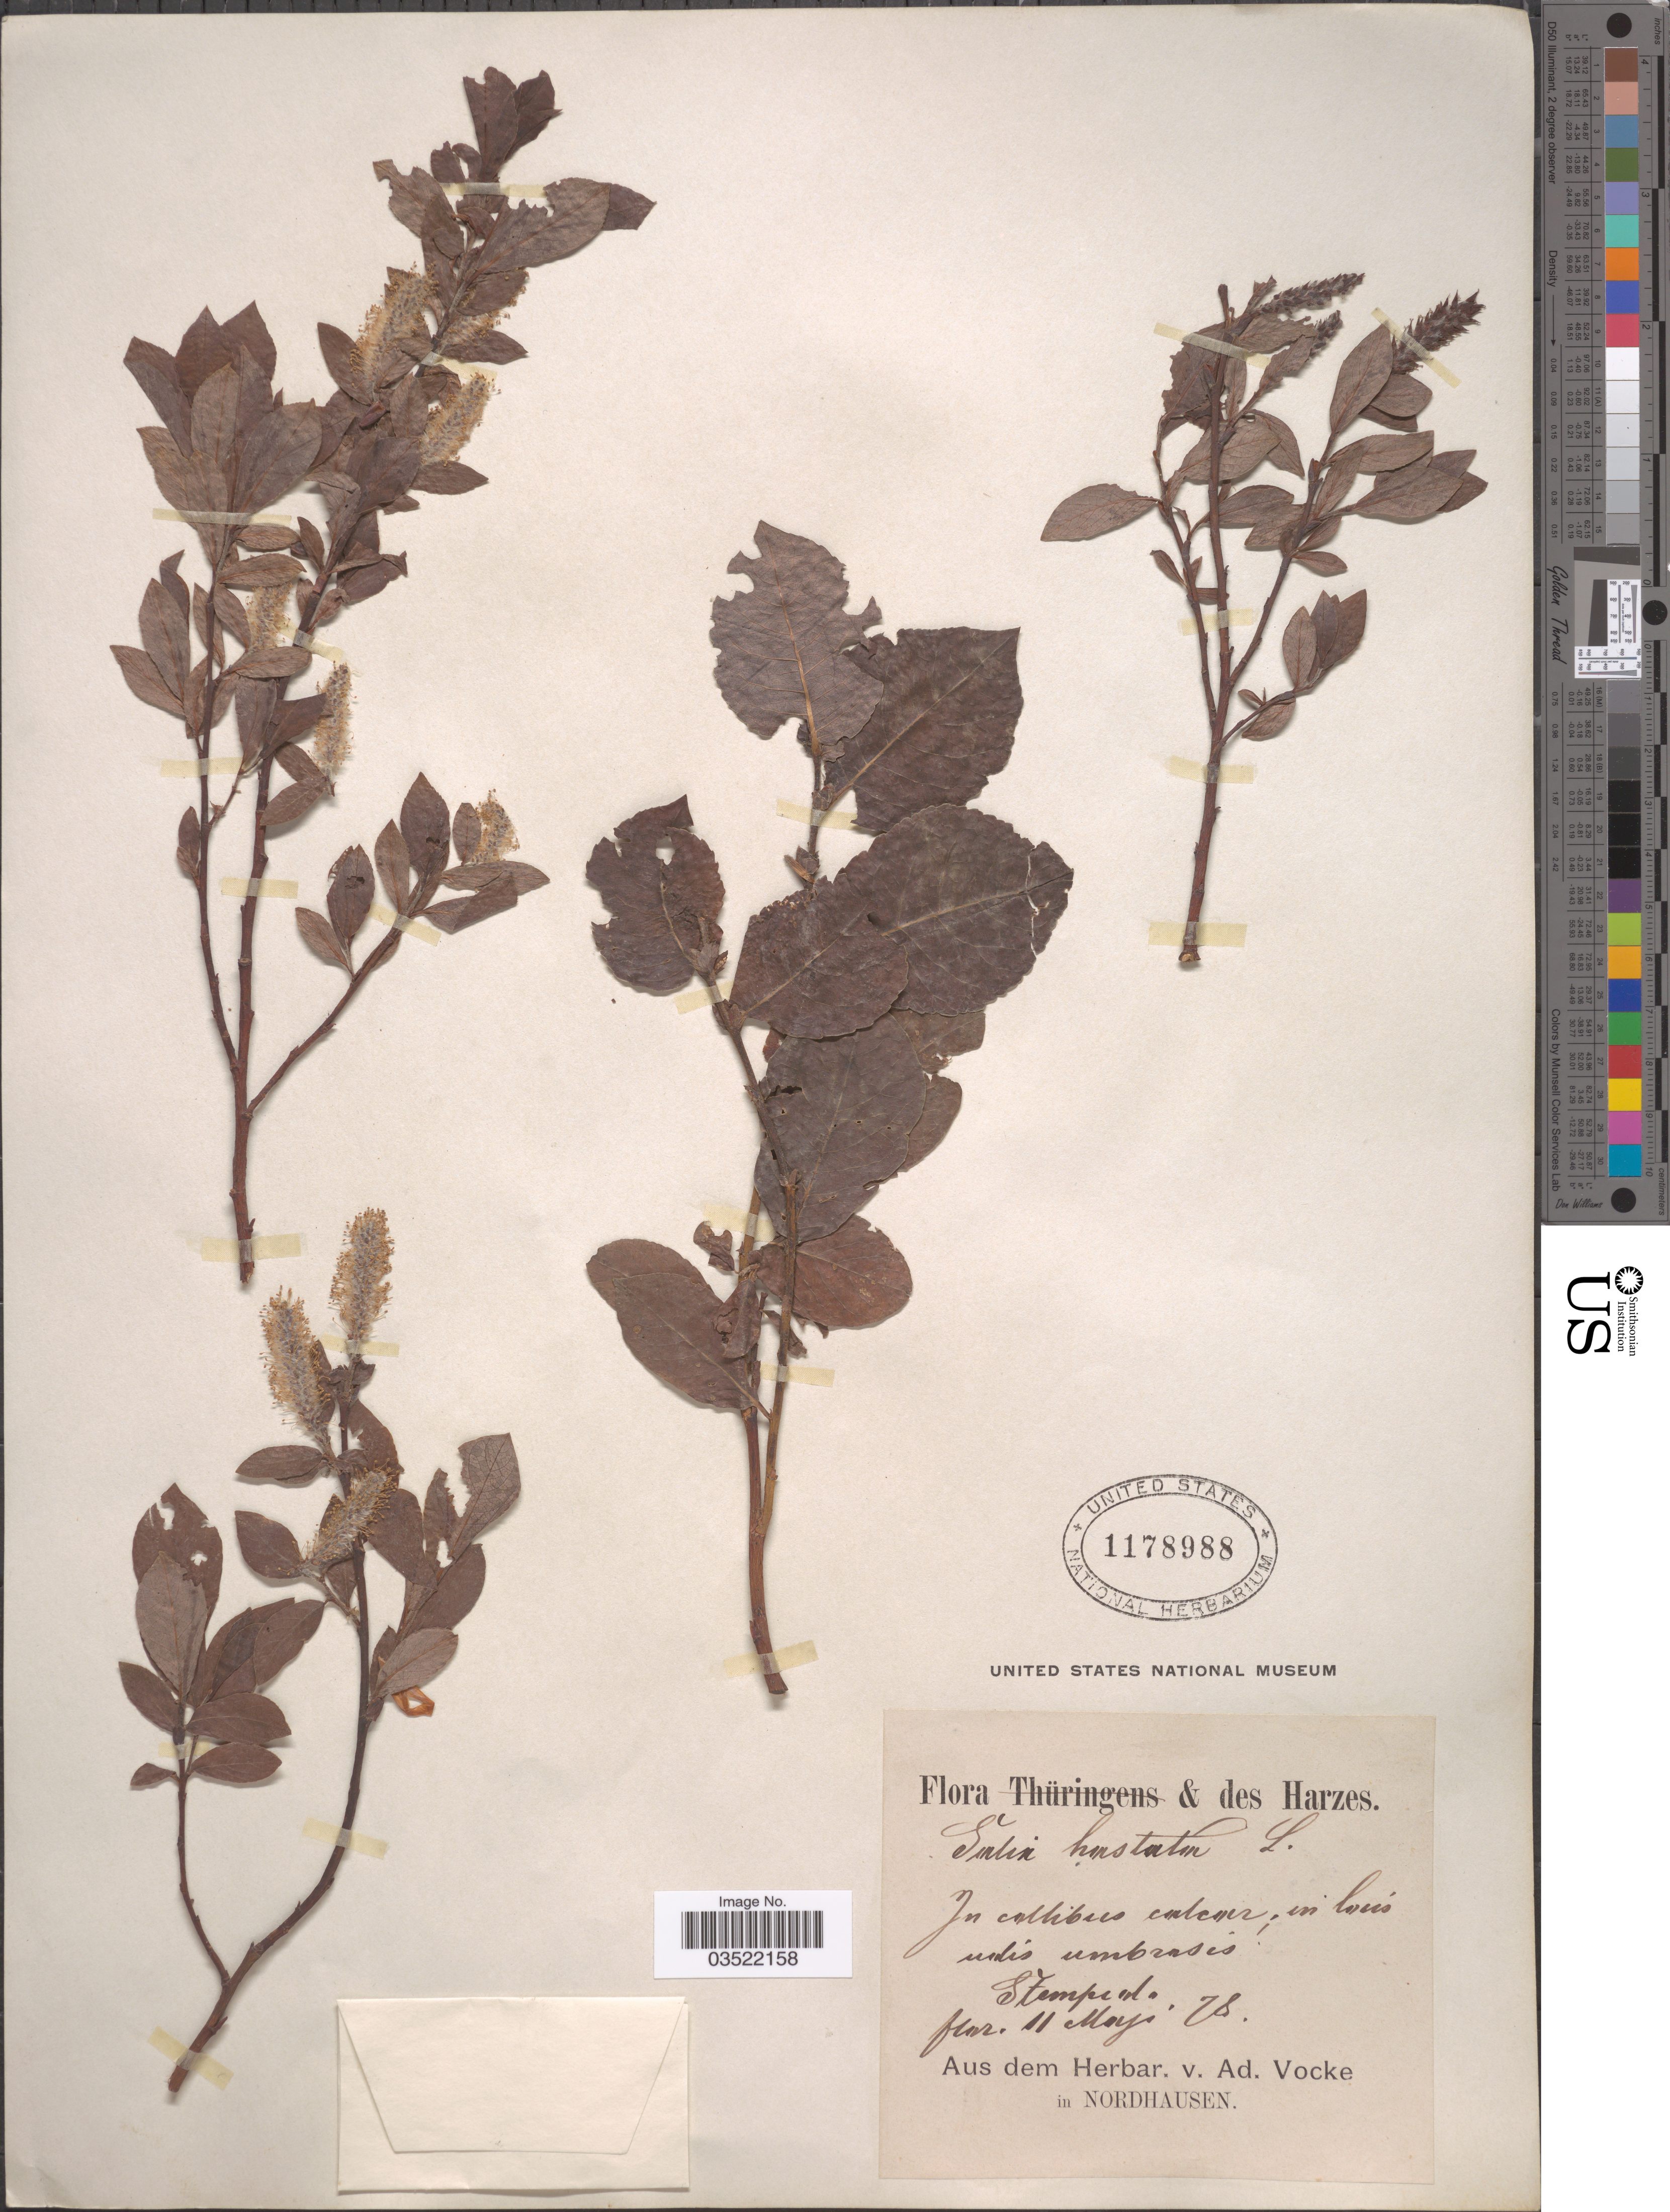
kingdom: Plantae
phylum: Tracheophyta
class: Magnoliopsida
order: Malpighiales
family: Salicaceae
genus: Salix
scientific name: Salix hastata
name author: L.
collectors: ex herb. Ad. Vocke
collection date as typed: Transcribed d/m/y: 11/5/78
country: Germany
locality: Harzes. In collibus entcuer; in loús undis umbrasis Stempeda. [interpreted]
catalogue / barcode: US 1178988